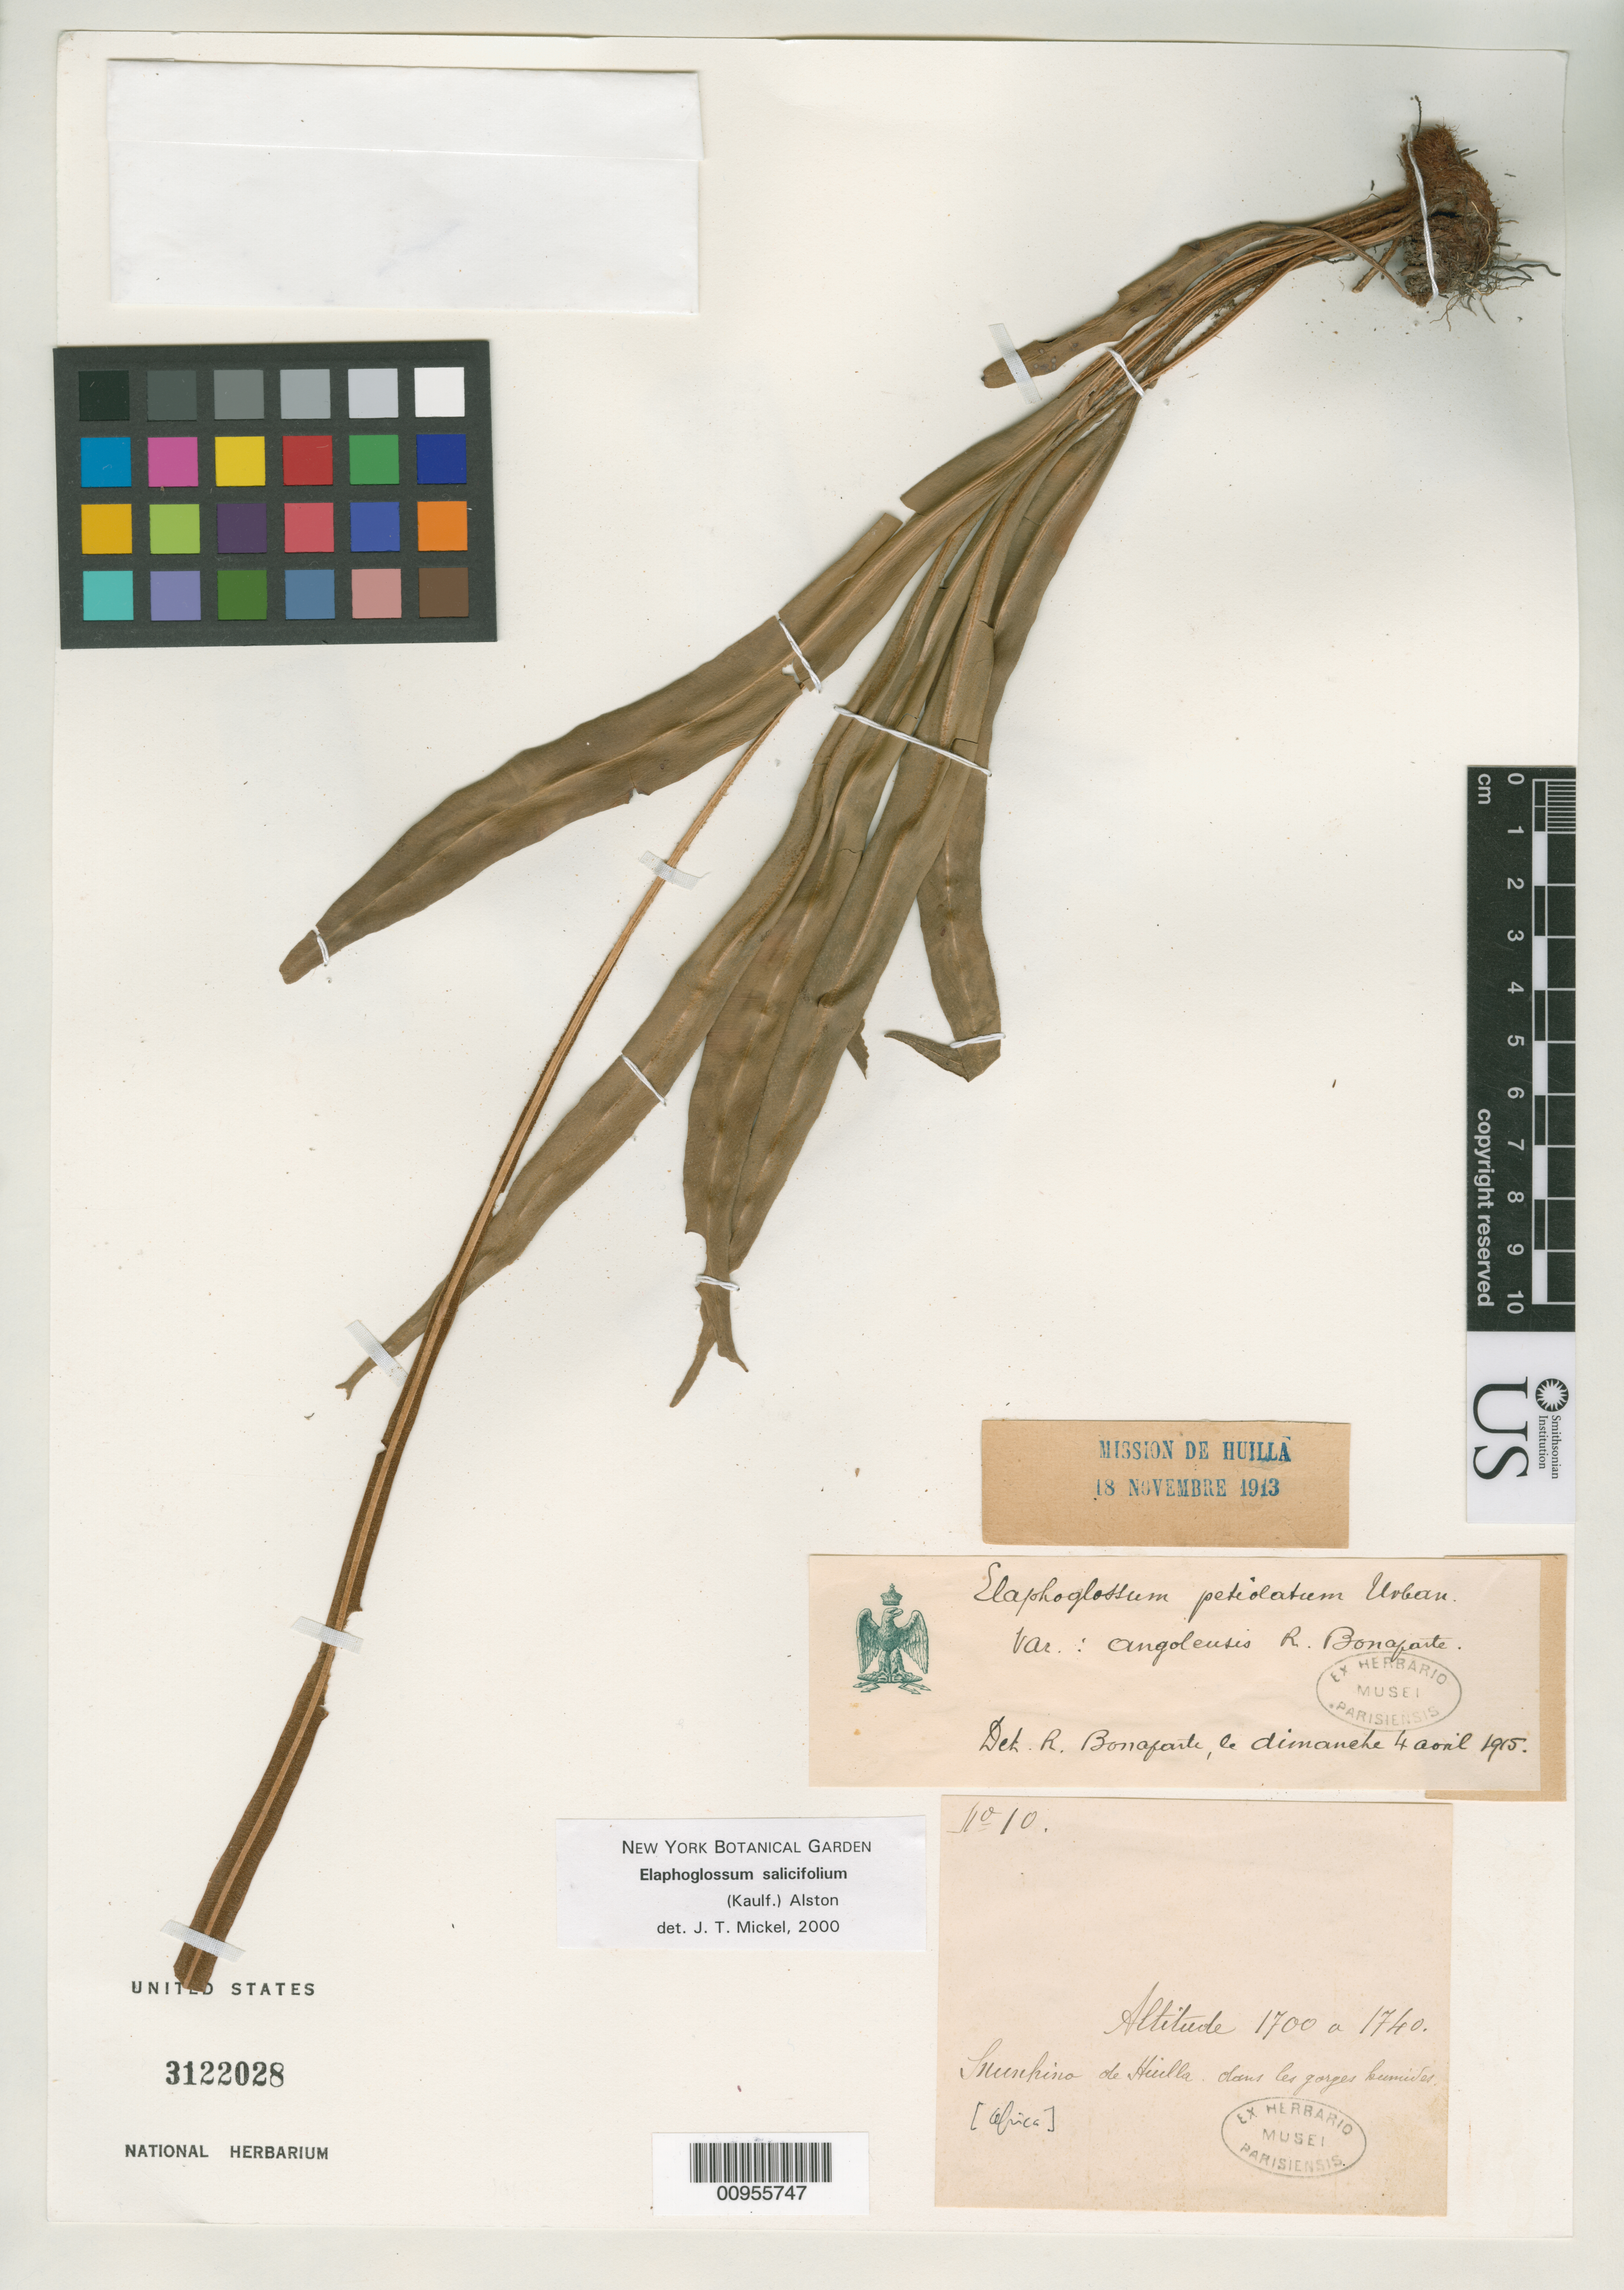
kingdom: Plantae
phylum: Tracheophyta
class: Polypodiopsida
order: Polypodiales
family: Dryopteridaceae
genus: Elaphoglossum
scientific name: Elaphoglossum petiolatum var. angolense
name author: Bonap.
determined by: Mickel, J. T., (NY), New York Botanical Garden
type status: Isotype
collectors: -. Bonnefoux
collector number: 10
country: Angola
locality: Munhino de Huilla.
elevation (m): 1700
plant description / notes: Epithet published as "angolensis".; Country not recorded on label but presumably Angola, based on epithet.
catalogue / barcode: US 3122028